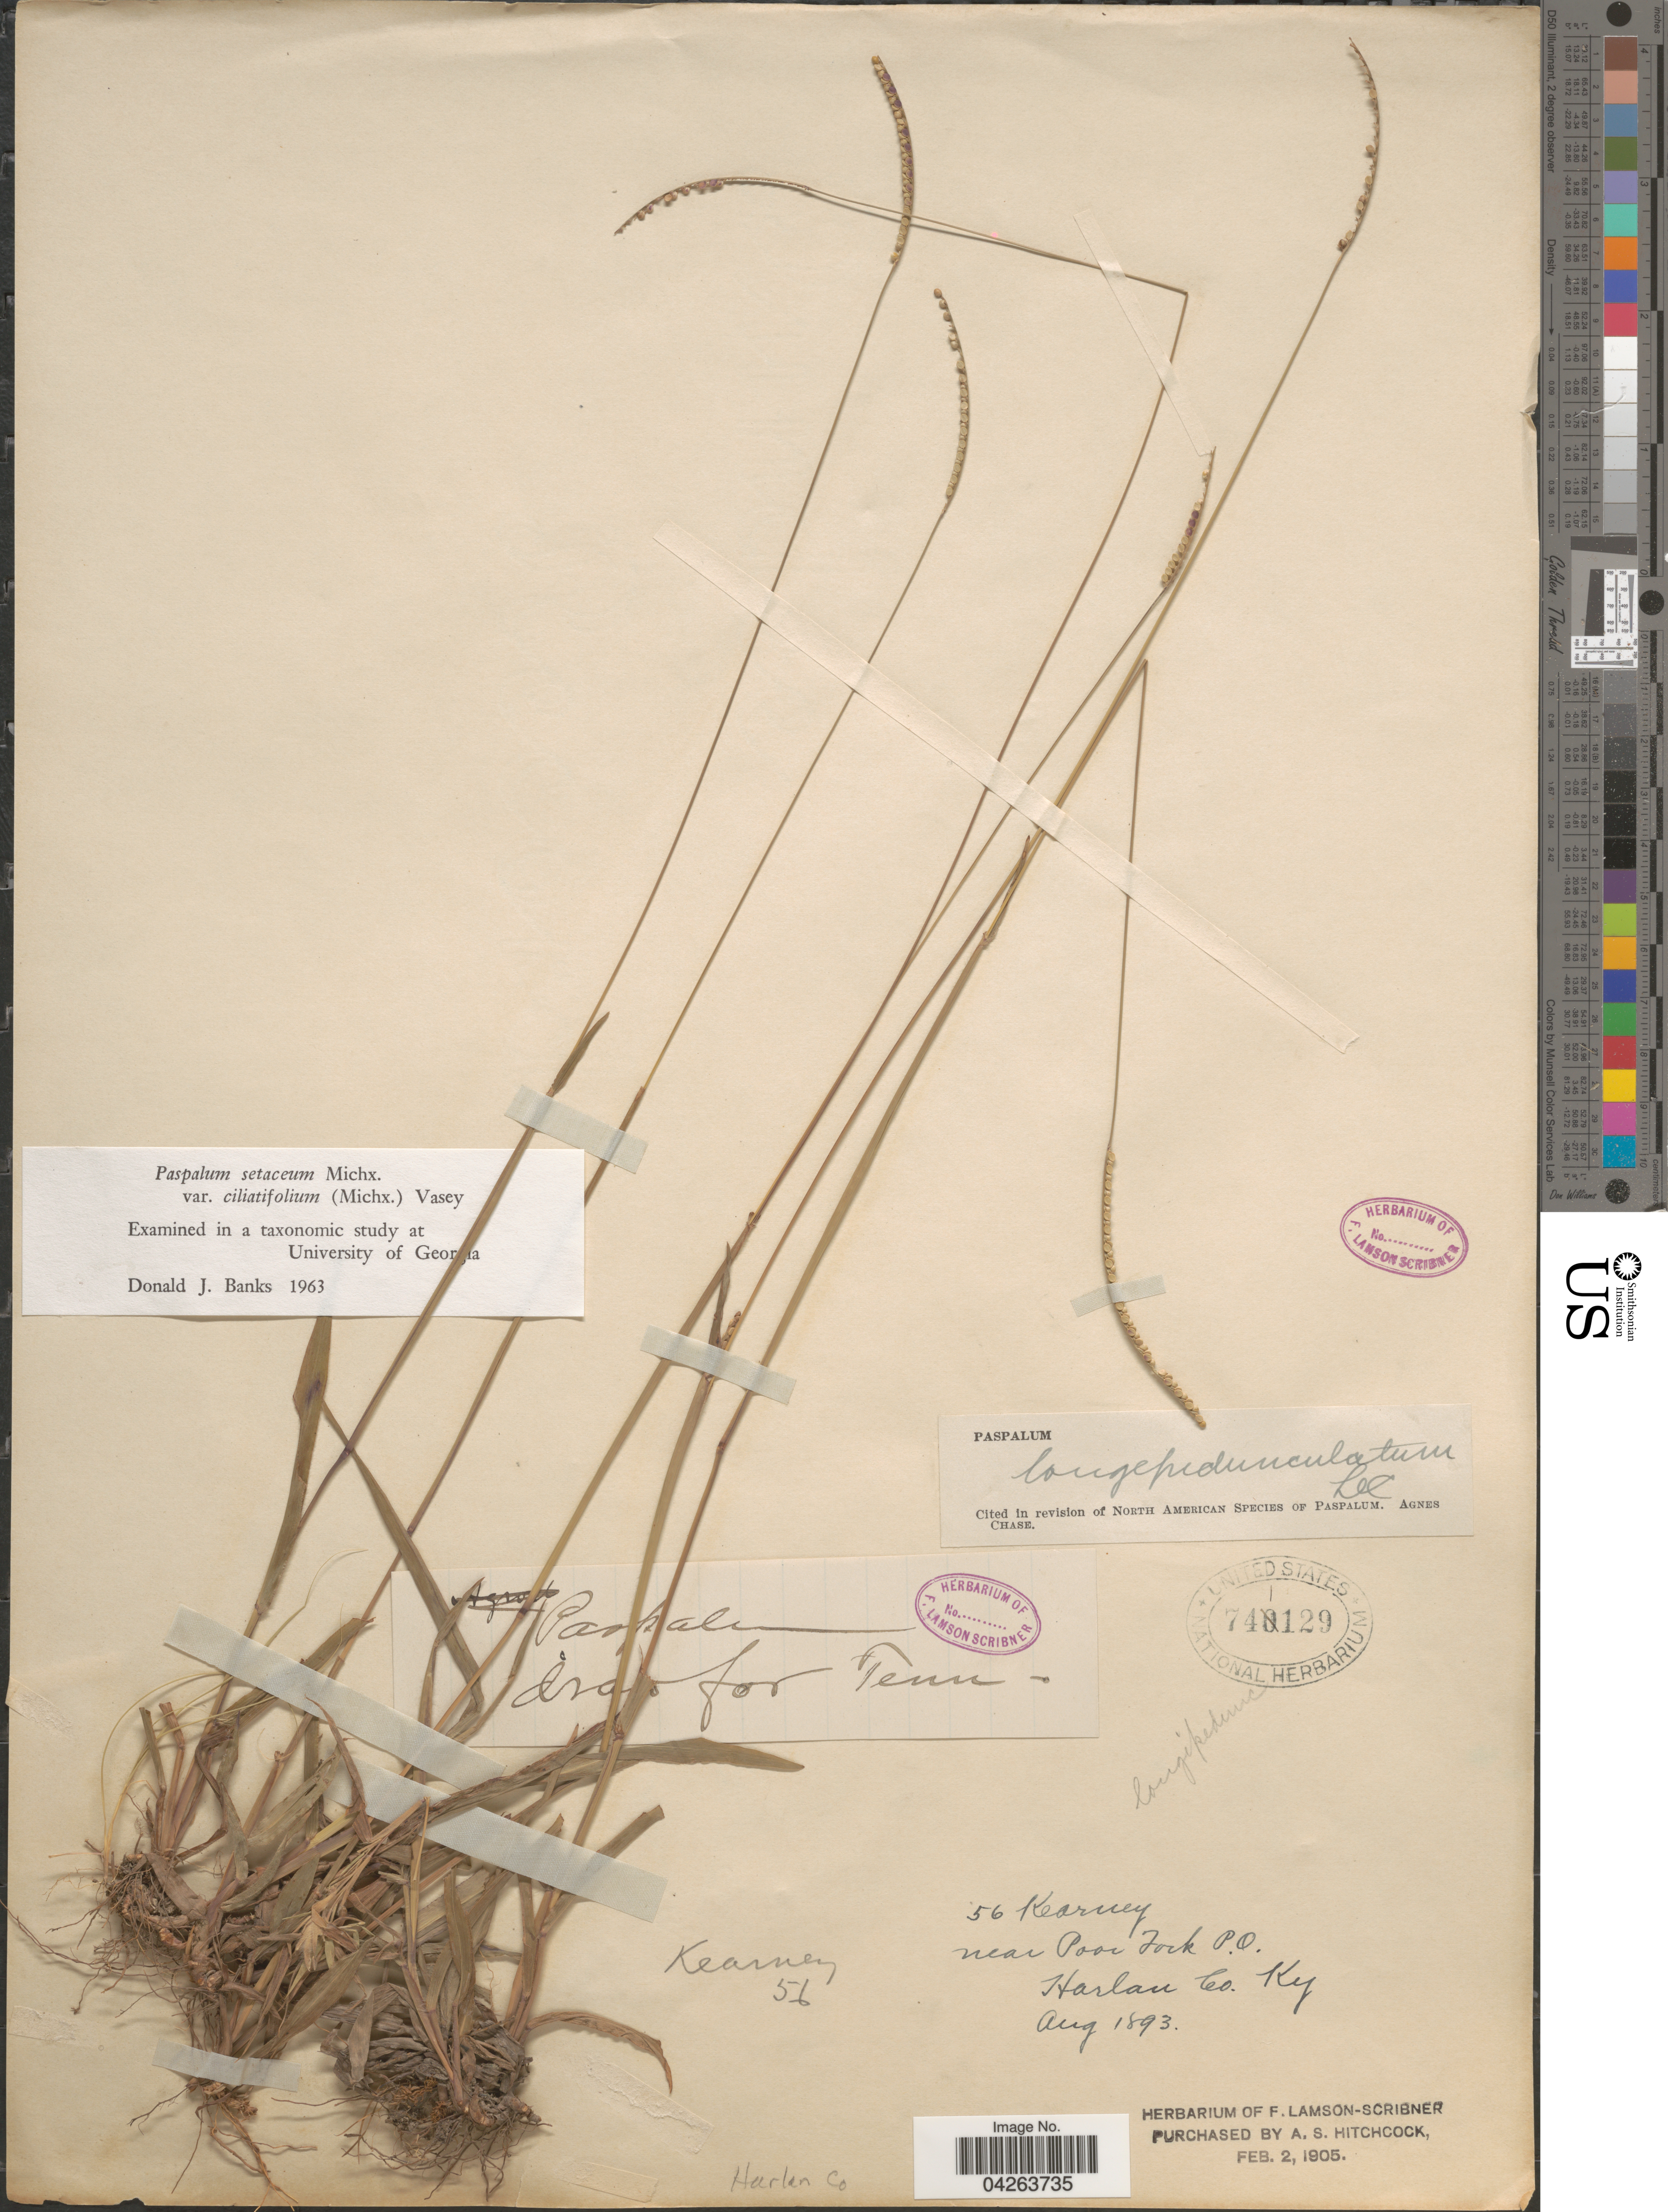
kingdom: Plantae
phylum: Tracheophyta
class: Liliopsida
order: Poales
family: Poaceae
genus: Paspalum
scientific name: Paspalum setaceum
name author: Michx.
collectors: Kearney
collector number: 56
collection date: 1893-08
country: United States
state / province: Kentucky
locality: Near Poor fork P.O. Harlan Co.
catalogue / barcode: US 741129